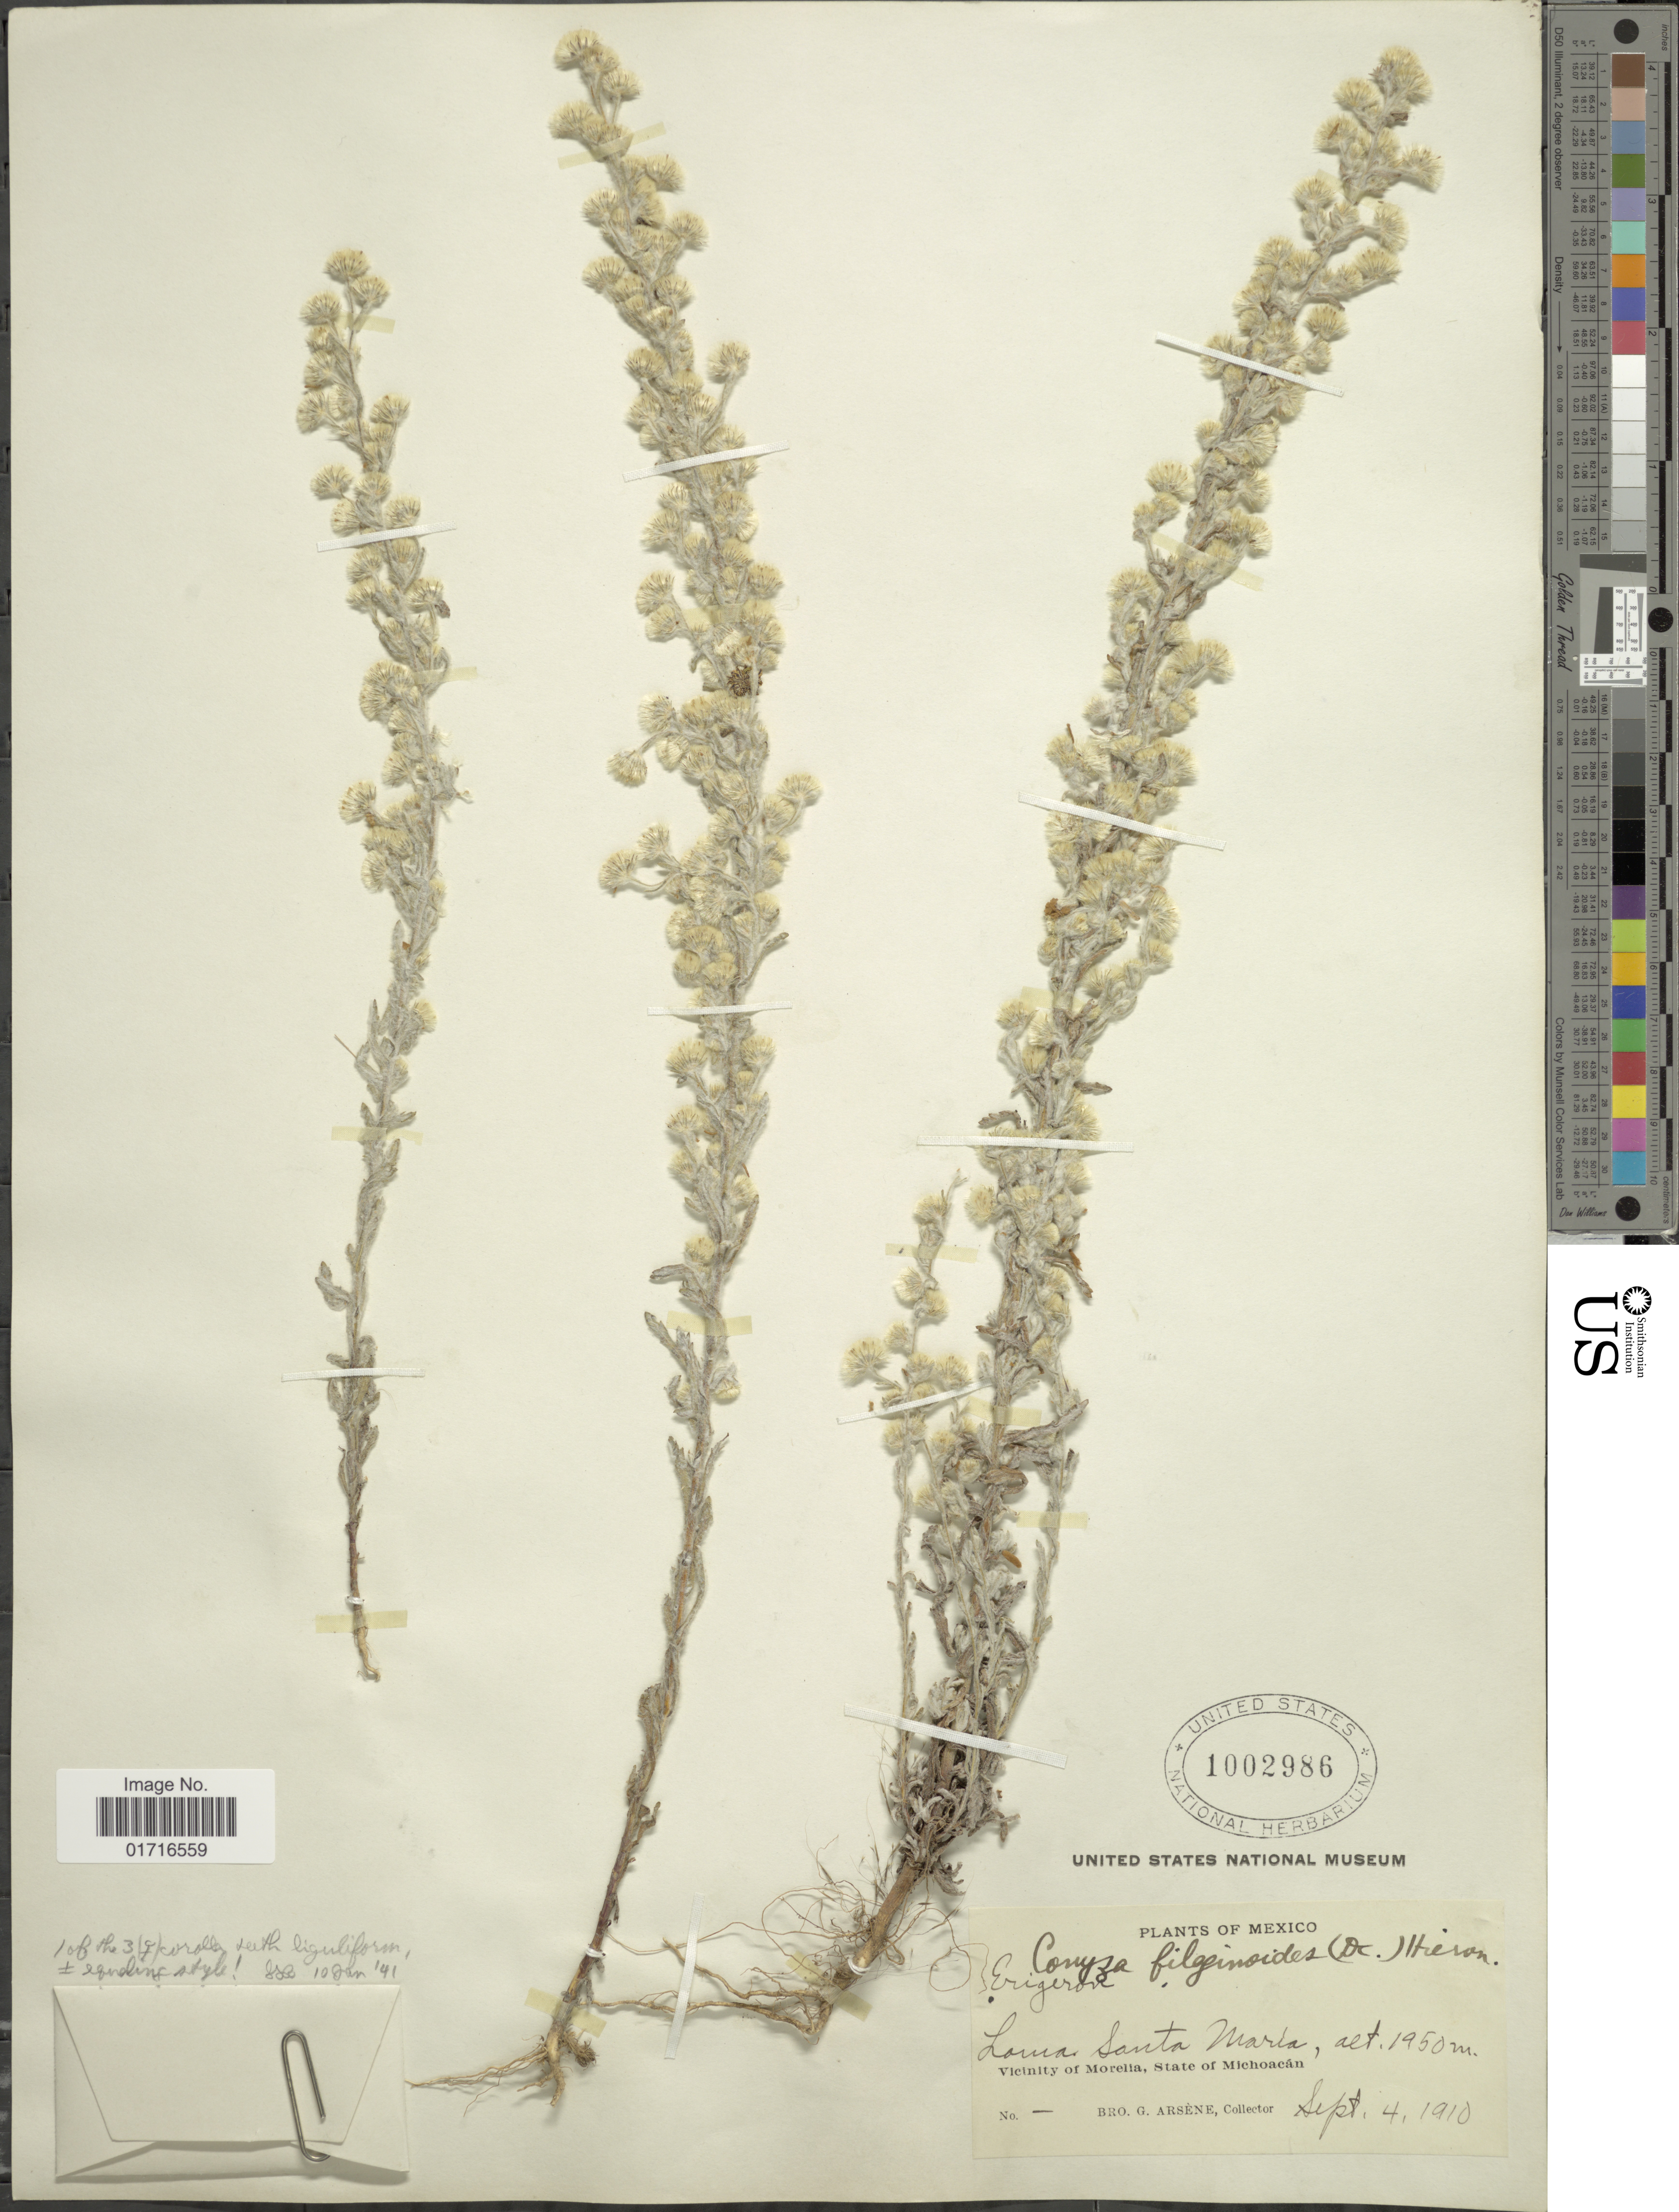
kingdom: Plantae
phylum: Tracheophyta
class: Magnoliopsida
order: Asterales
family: Asteraceae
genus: Conyza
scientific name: Conyza filaginoides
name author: (DC.) Hieron.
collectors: Bro. G. Arsène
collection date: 1910-09-04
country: Mexico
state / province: Michoacán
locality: Loma Santa Maria, Vicinity of Morelia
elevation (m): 1950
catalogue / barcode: US 1002986